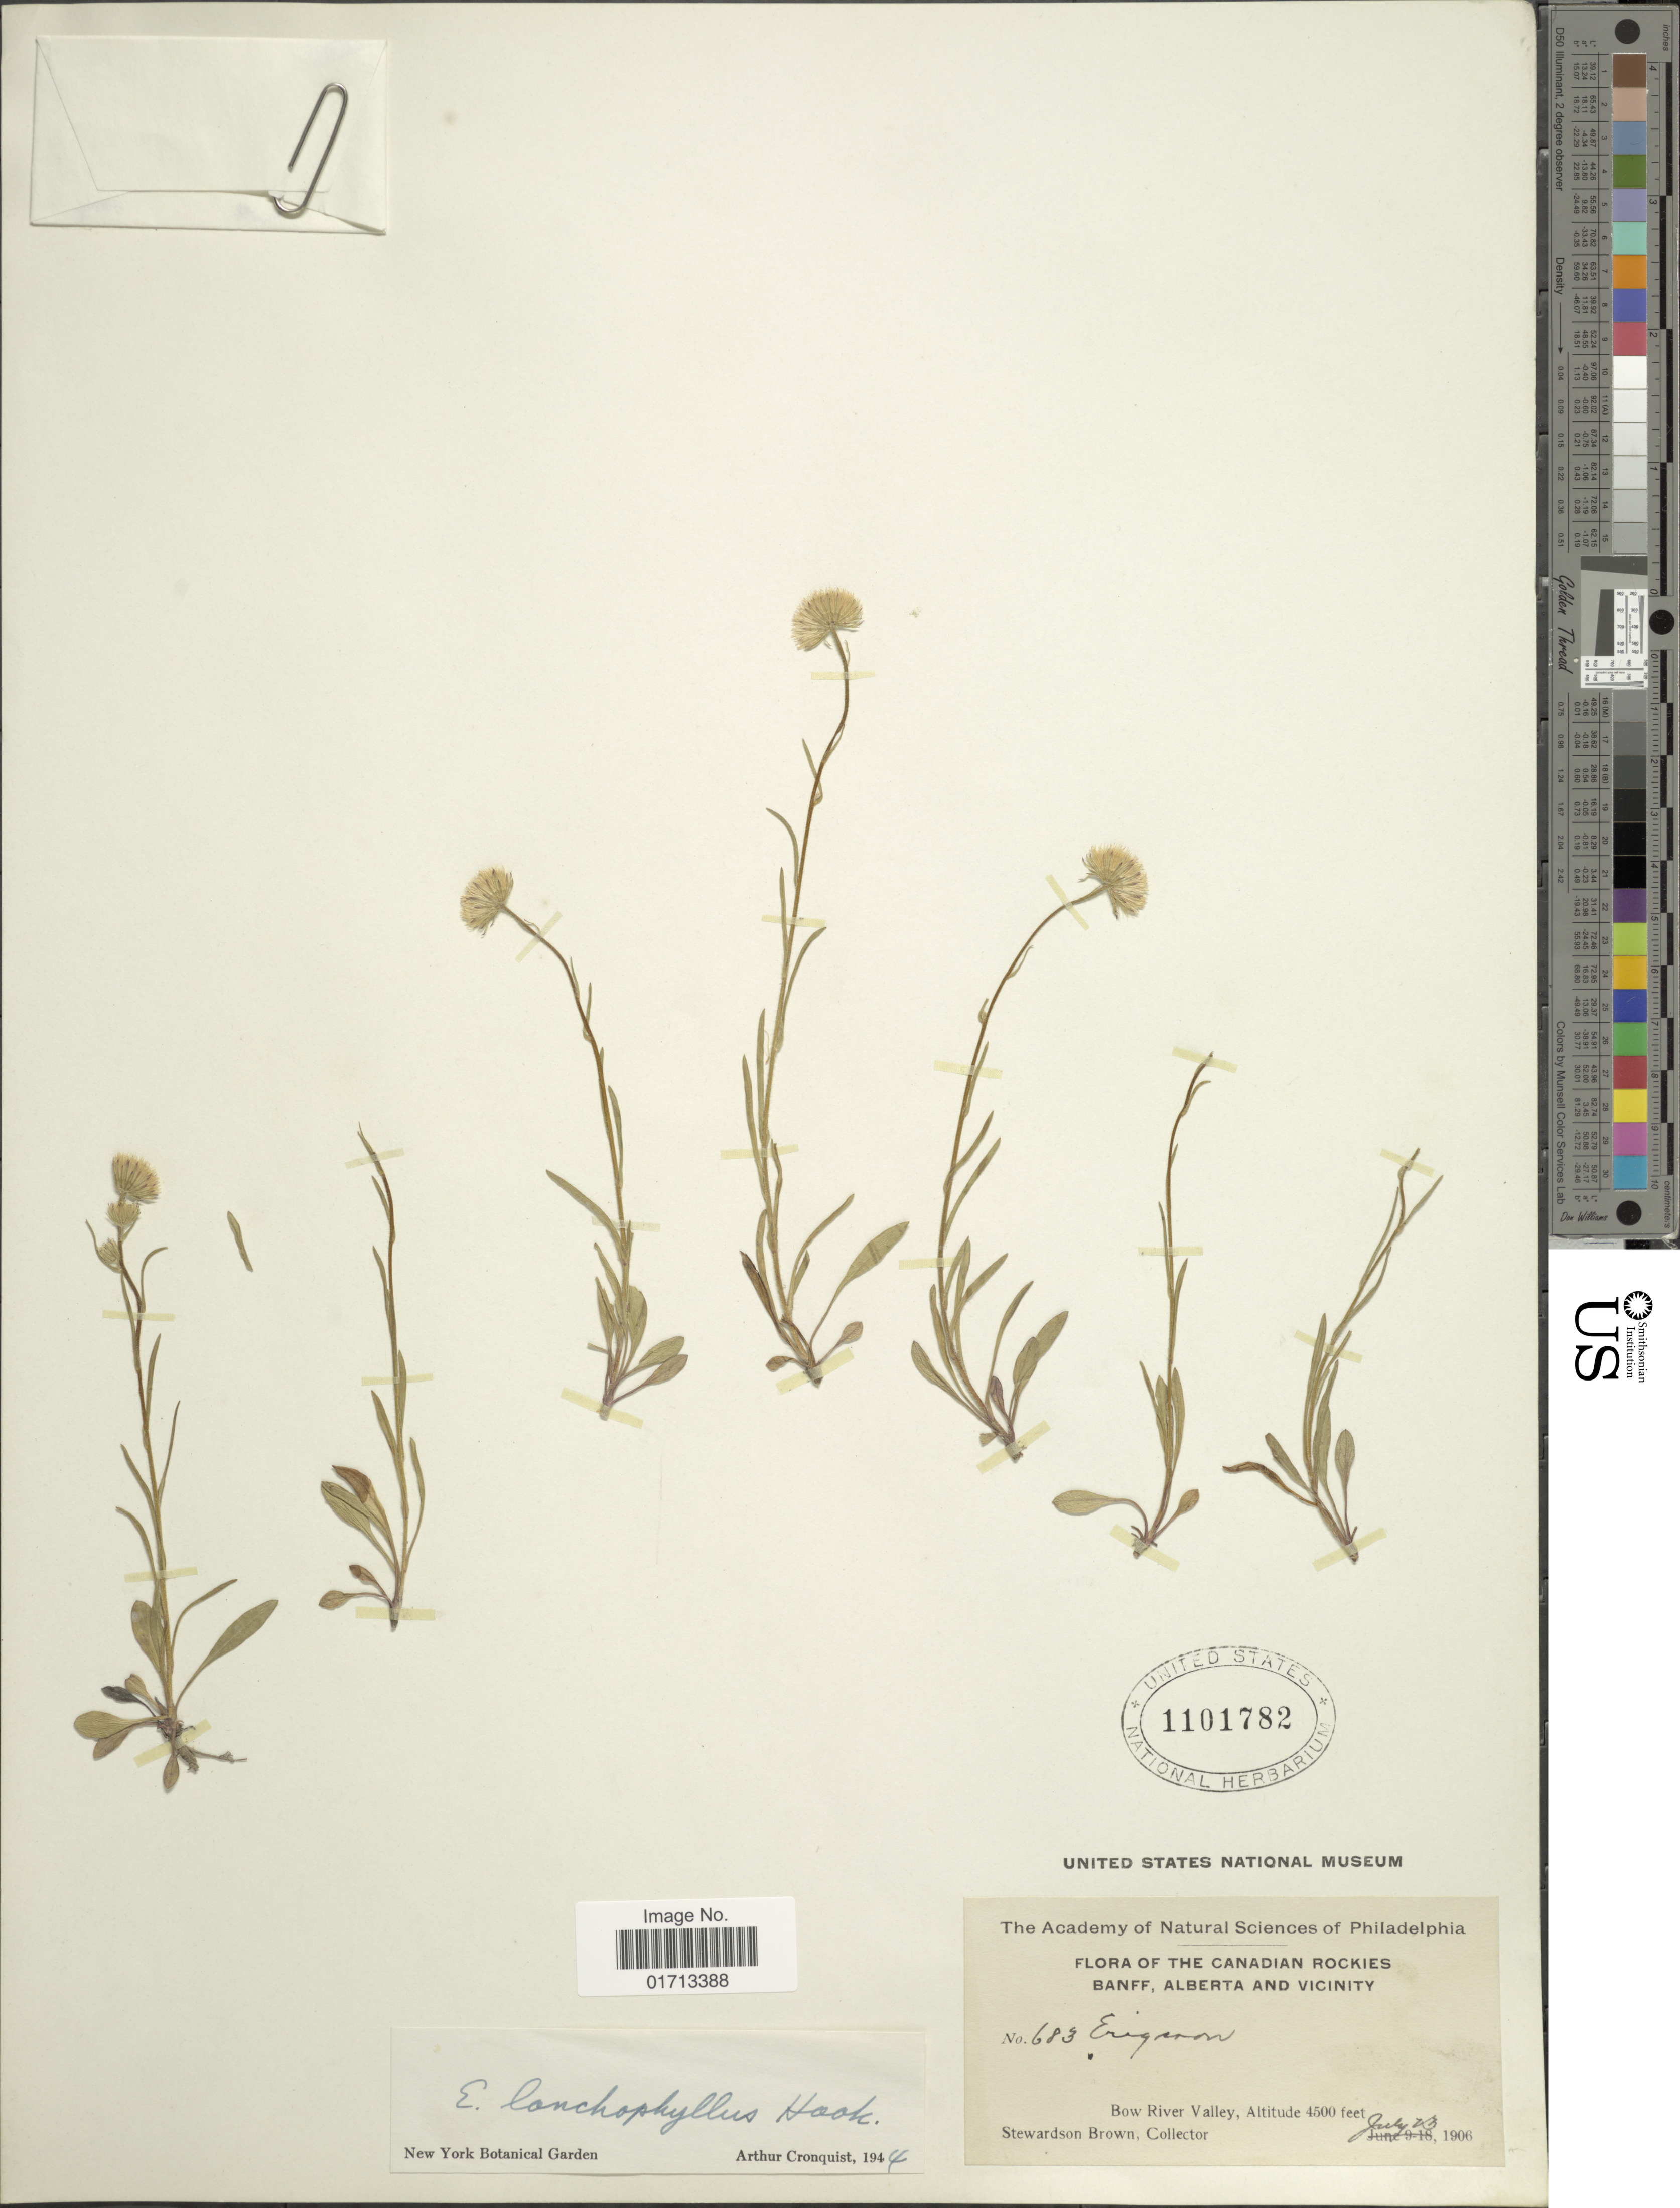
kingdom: Plantae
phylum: Tracheophyta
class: Magnoliopsida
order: Asterales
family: Asteraceae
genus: Erigeron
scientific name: Erigeron lonchophyllus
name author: Hook.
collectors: S. Brown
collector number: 683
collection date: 1906-07-23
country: Canada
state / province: Alberta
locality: Canadian Rockies. Banff, Alberta and vicinity. Bow River Valley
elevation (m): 1372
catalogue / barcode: US 1101782